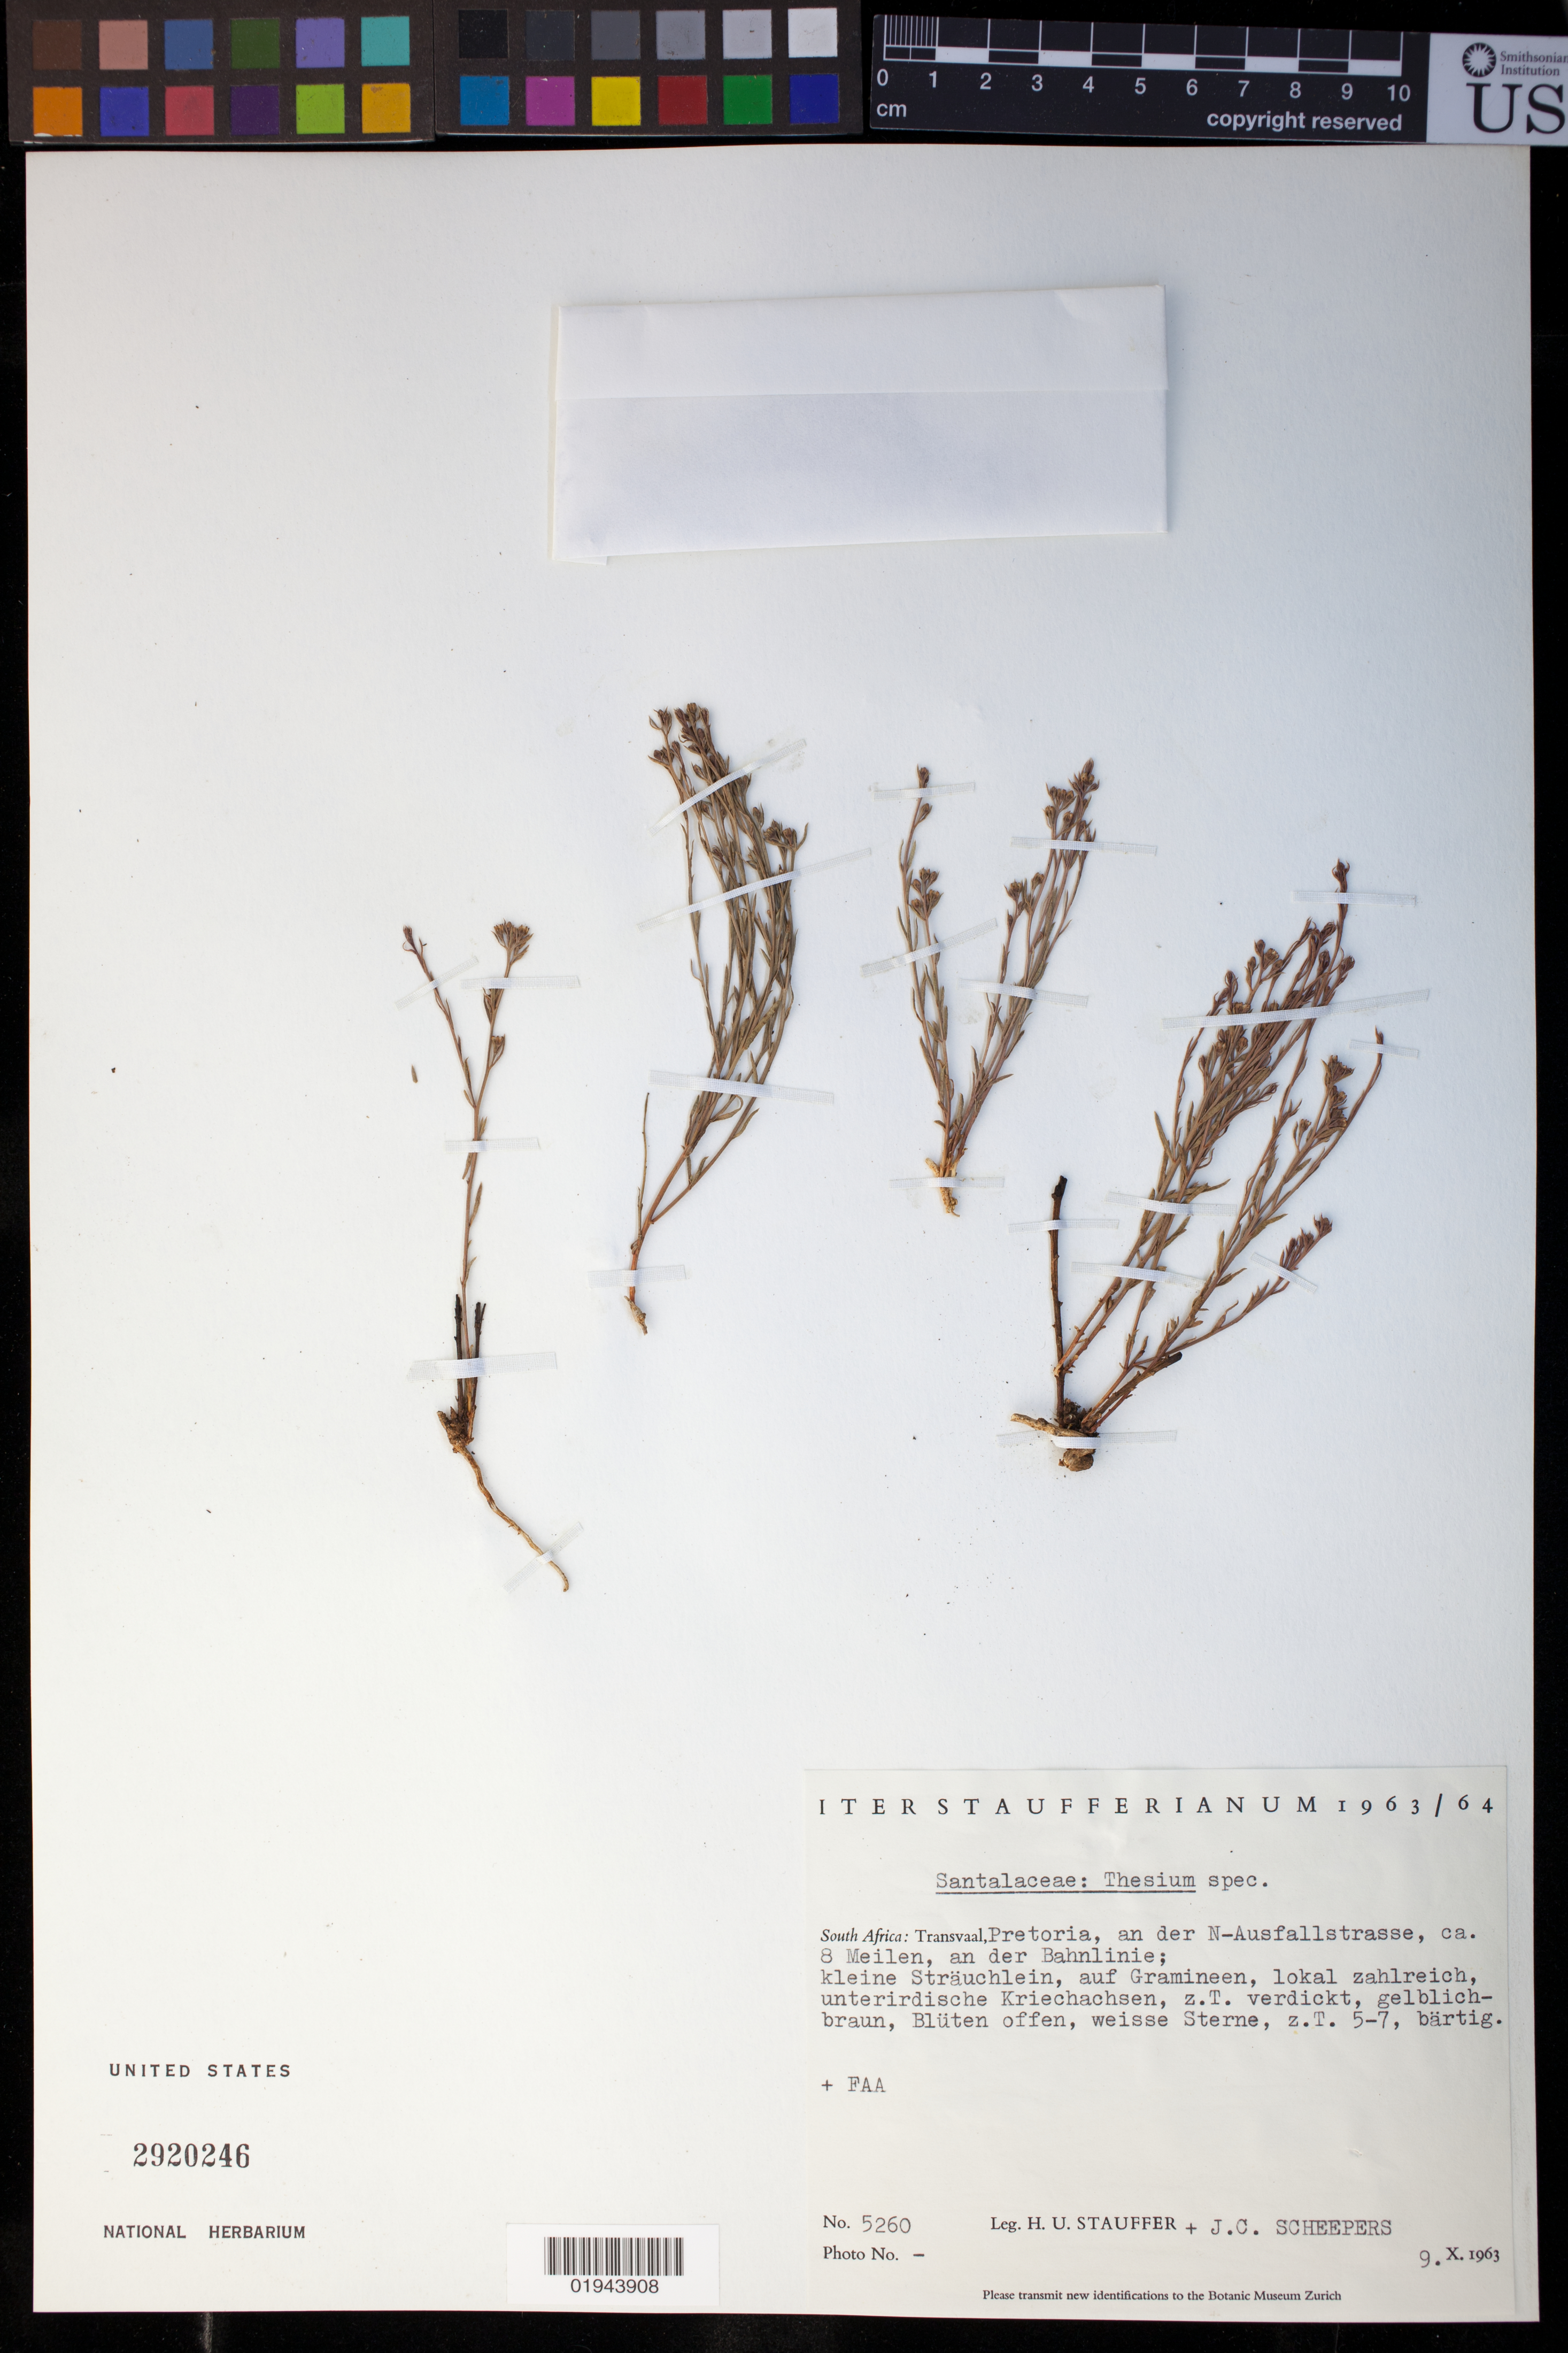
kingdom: Plantae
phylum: Tracheophyta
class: Magnoliopsida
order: Santalales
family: Thesiaceae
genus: Thesium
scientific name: Thesium sp.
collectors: H. U. Stauffer & J. Scheepers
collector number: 5260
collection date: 1963-10-09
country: South Africa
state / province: Gauteng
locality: Pretoria, at the N-exit road, about 8 miles down the railway line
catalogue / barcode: US 2920246